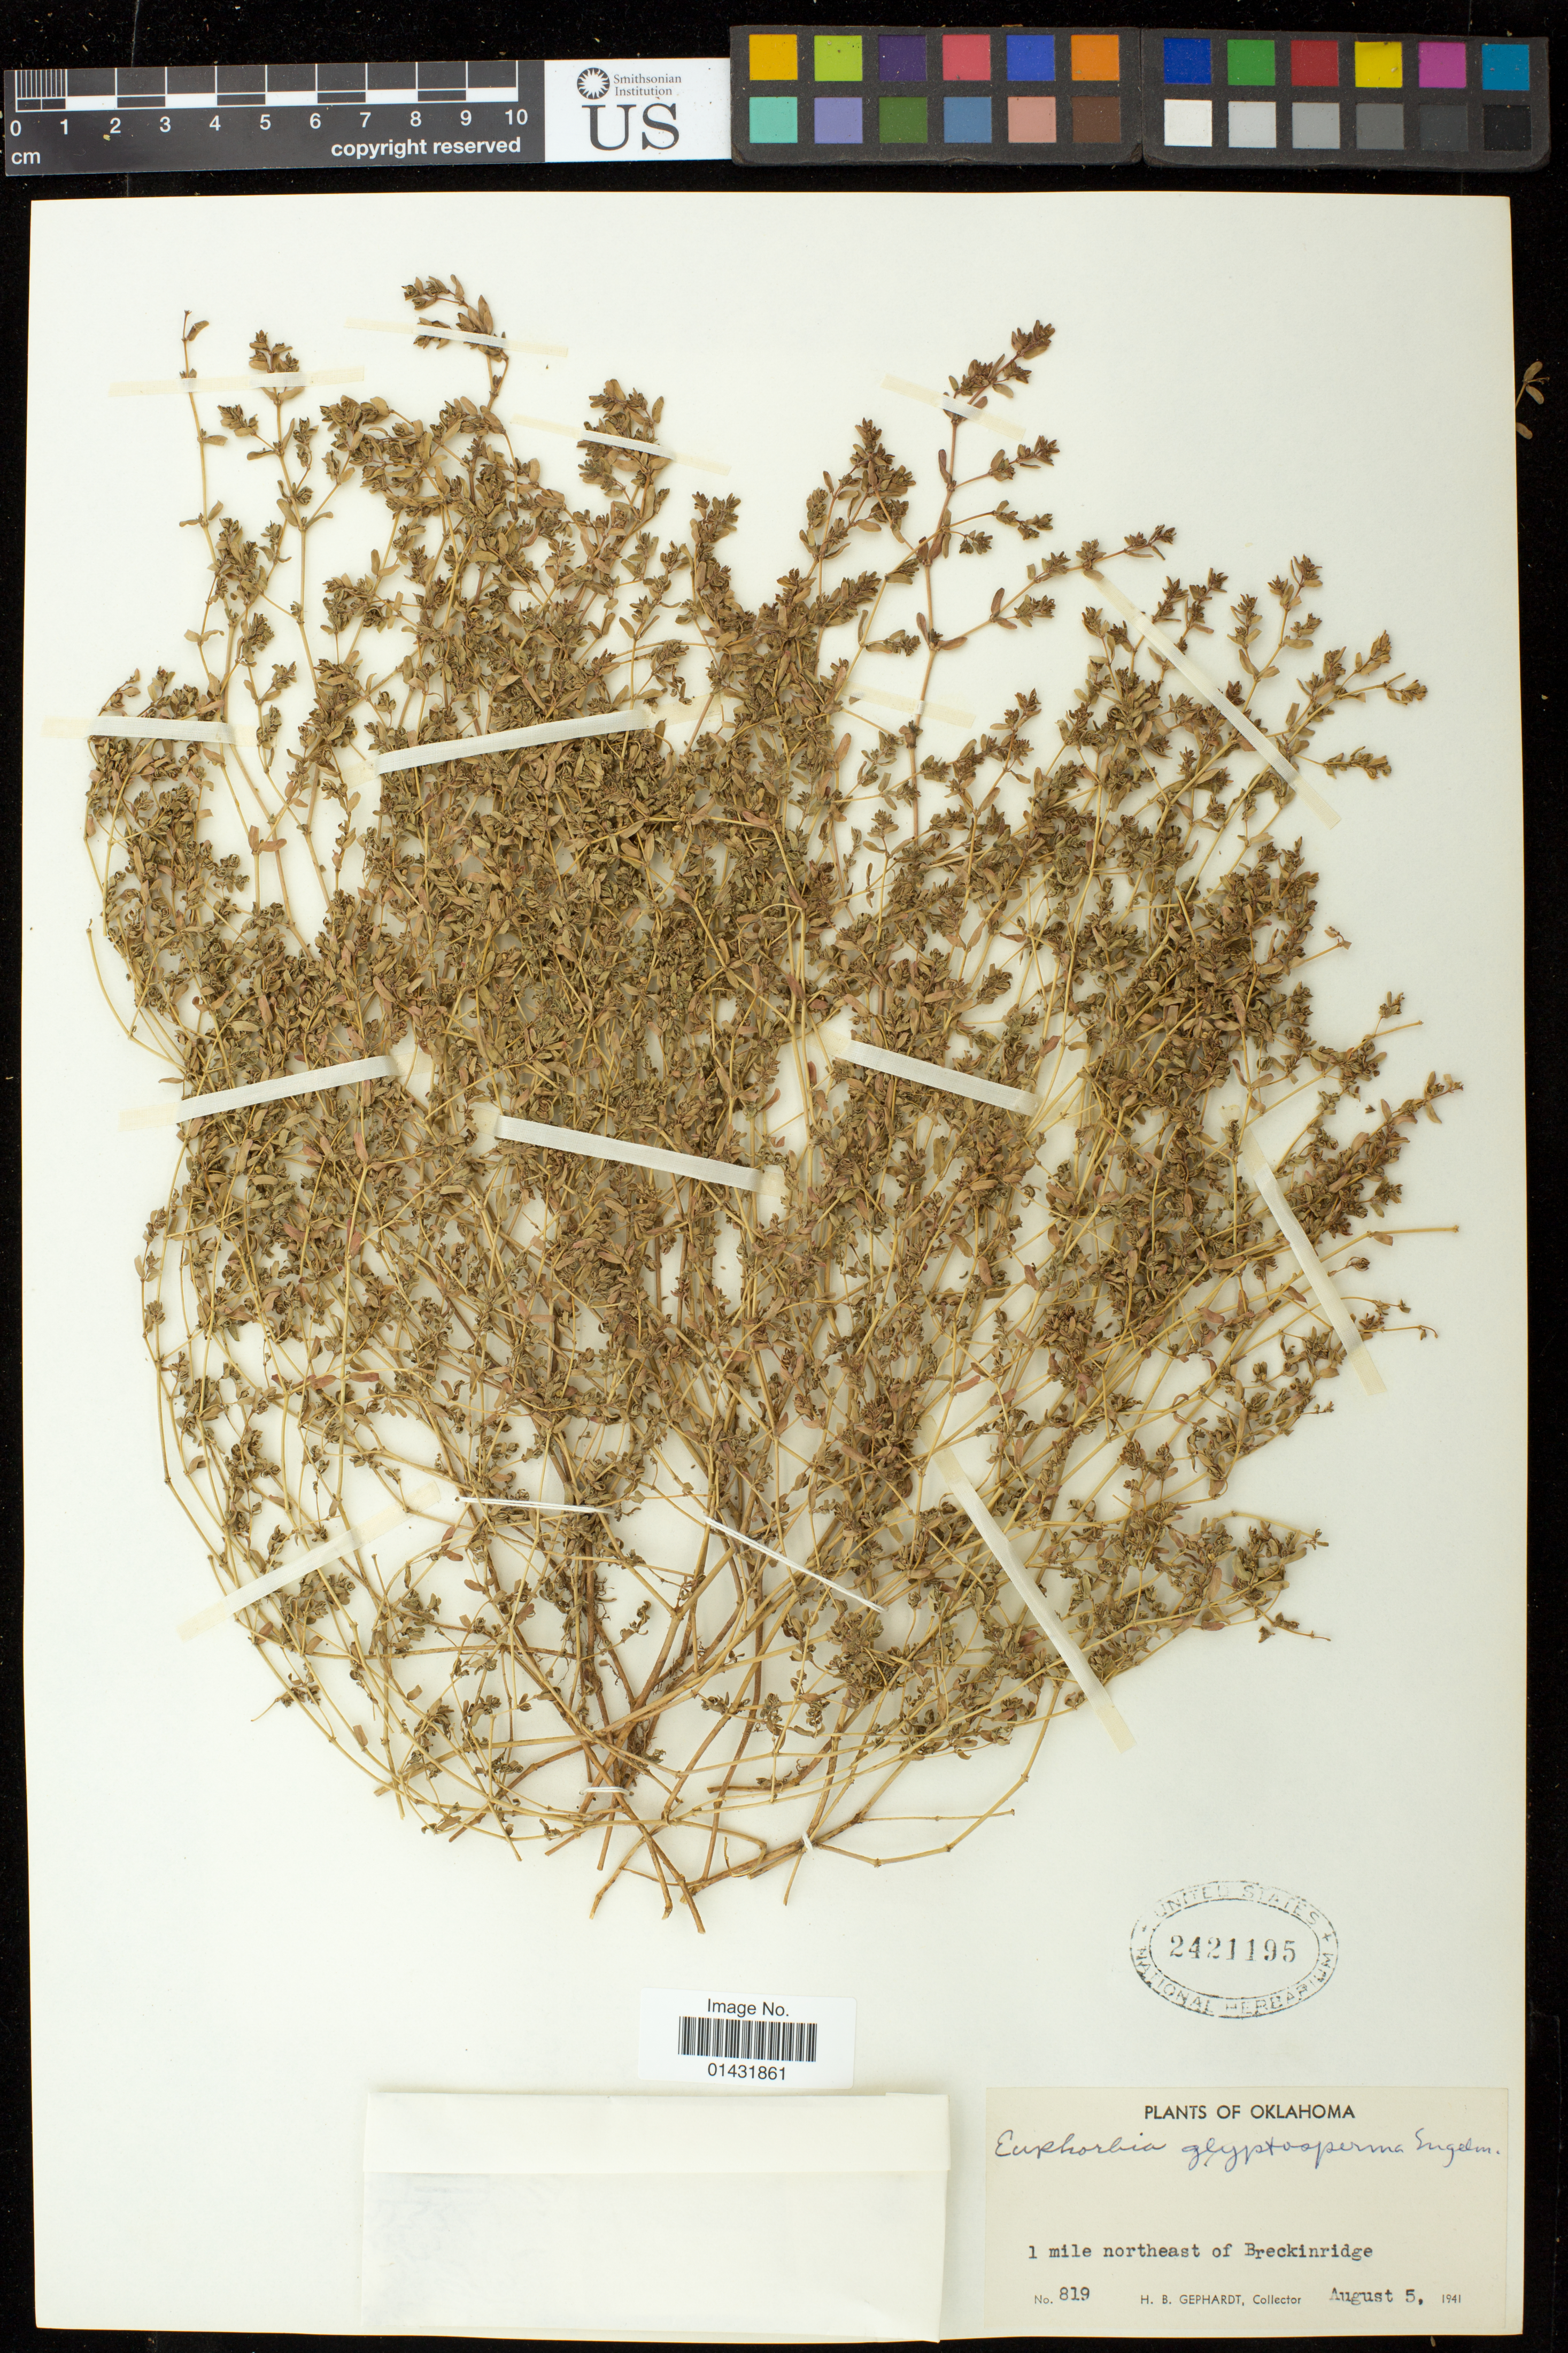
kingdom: Plantae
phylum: Tracheophyta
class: Magnoliopsida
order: Malpighiales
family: Euphorbiaceae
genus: Euphorbia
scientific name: Euphorbia glyptosperma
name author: Engelm.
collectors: H. Gephardt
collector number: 819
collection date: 1941-08-05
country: United States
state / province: Oklahoma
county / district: Garfield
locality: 1 mile northeast of Breckinridge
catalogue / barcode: US 2421195